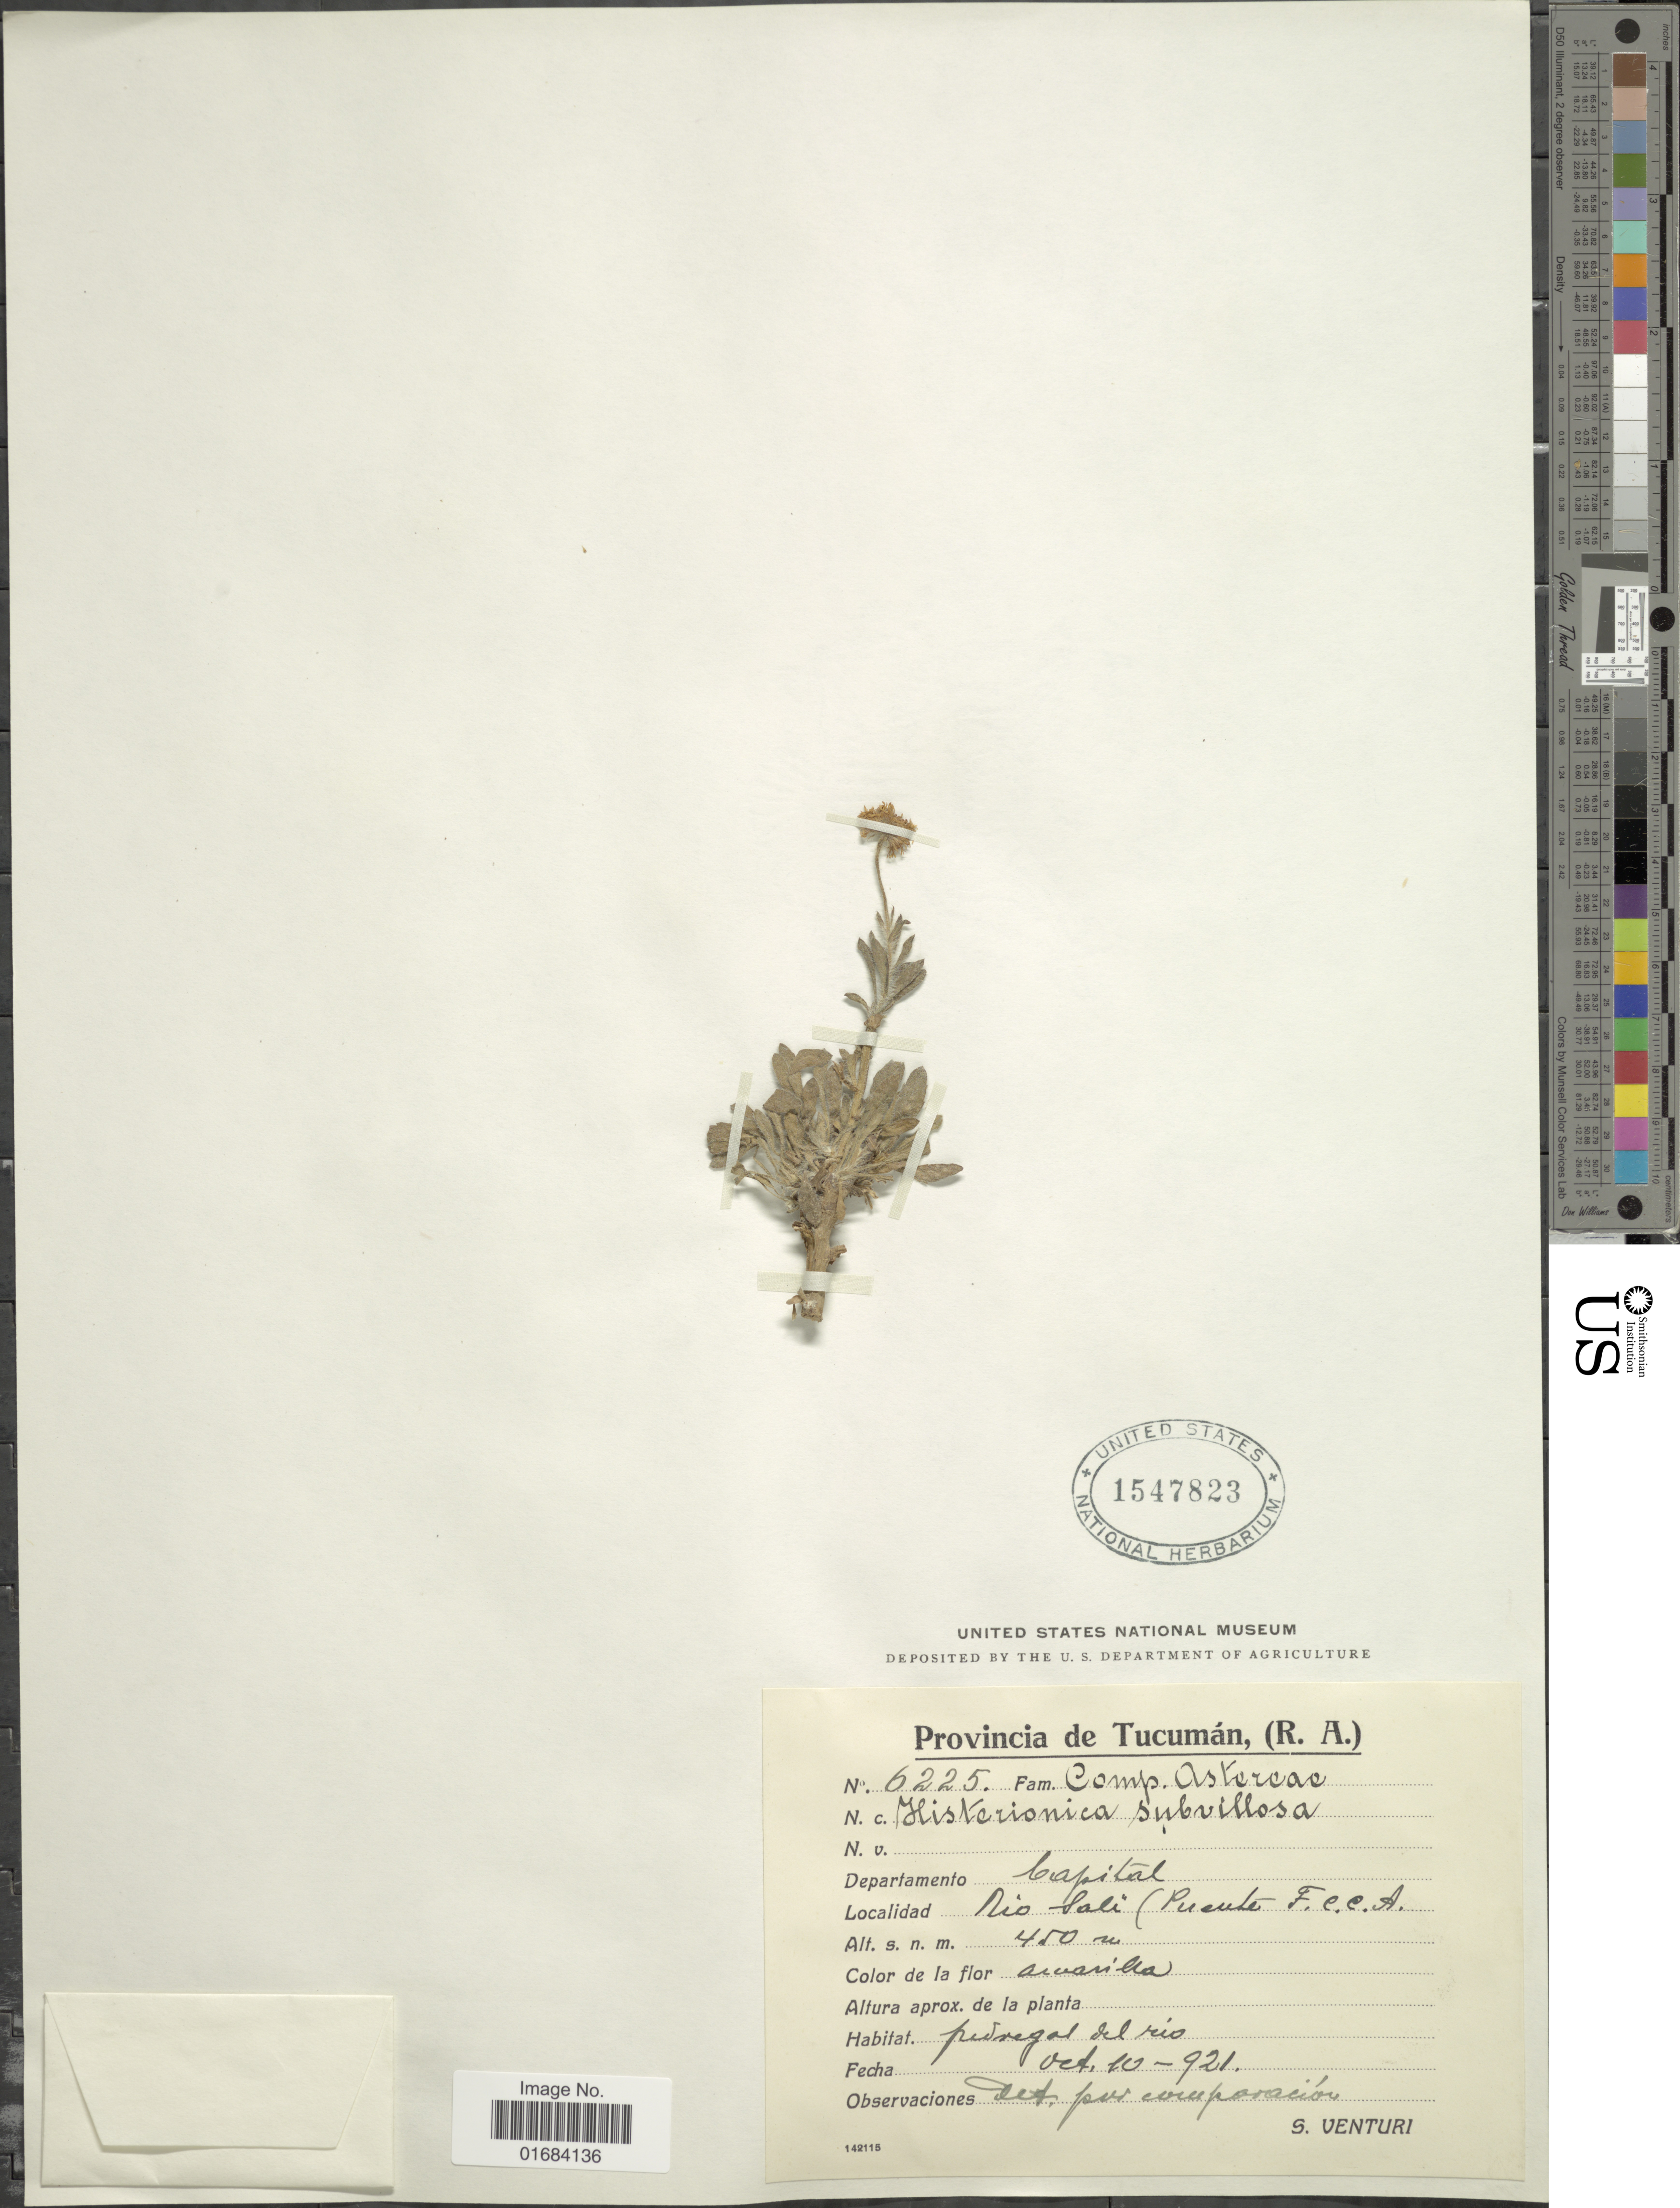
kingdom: Plantae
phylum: Tracheophyta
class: Magnoliopsida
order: Asterales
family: Asteraceae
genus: Hysterionica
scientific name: Hysterionica subvillosa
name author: Griseb.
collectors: S. Venturi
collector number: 6225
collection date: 1921-10-10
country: Argentina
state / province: Tucumán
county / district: Capital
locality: Rio Sali (Puente - F.C.C.A.)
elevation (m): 450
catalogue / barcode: US 1547823